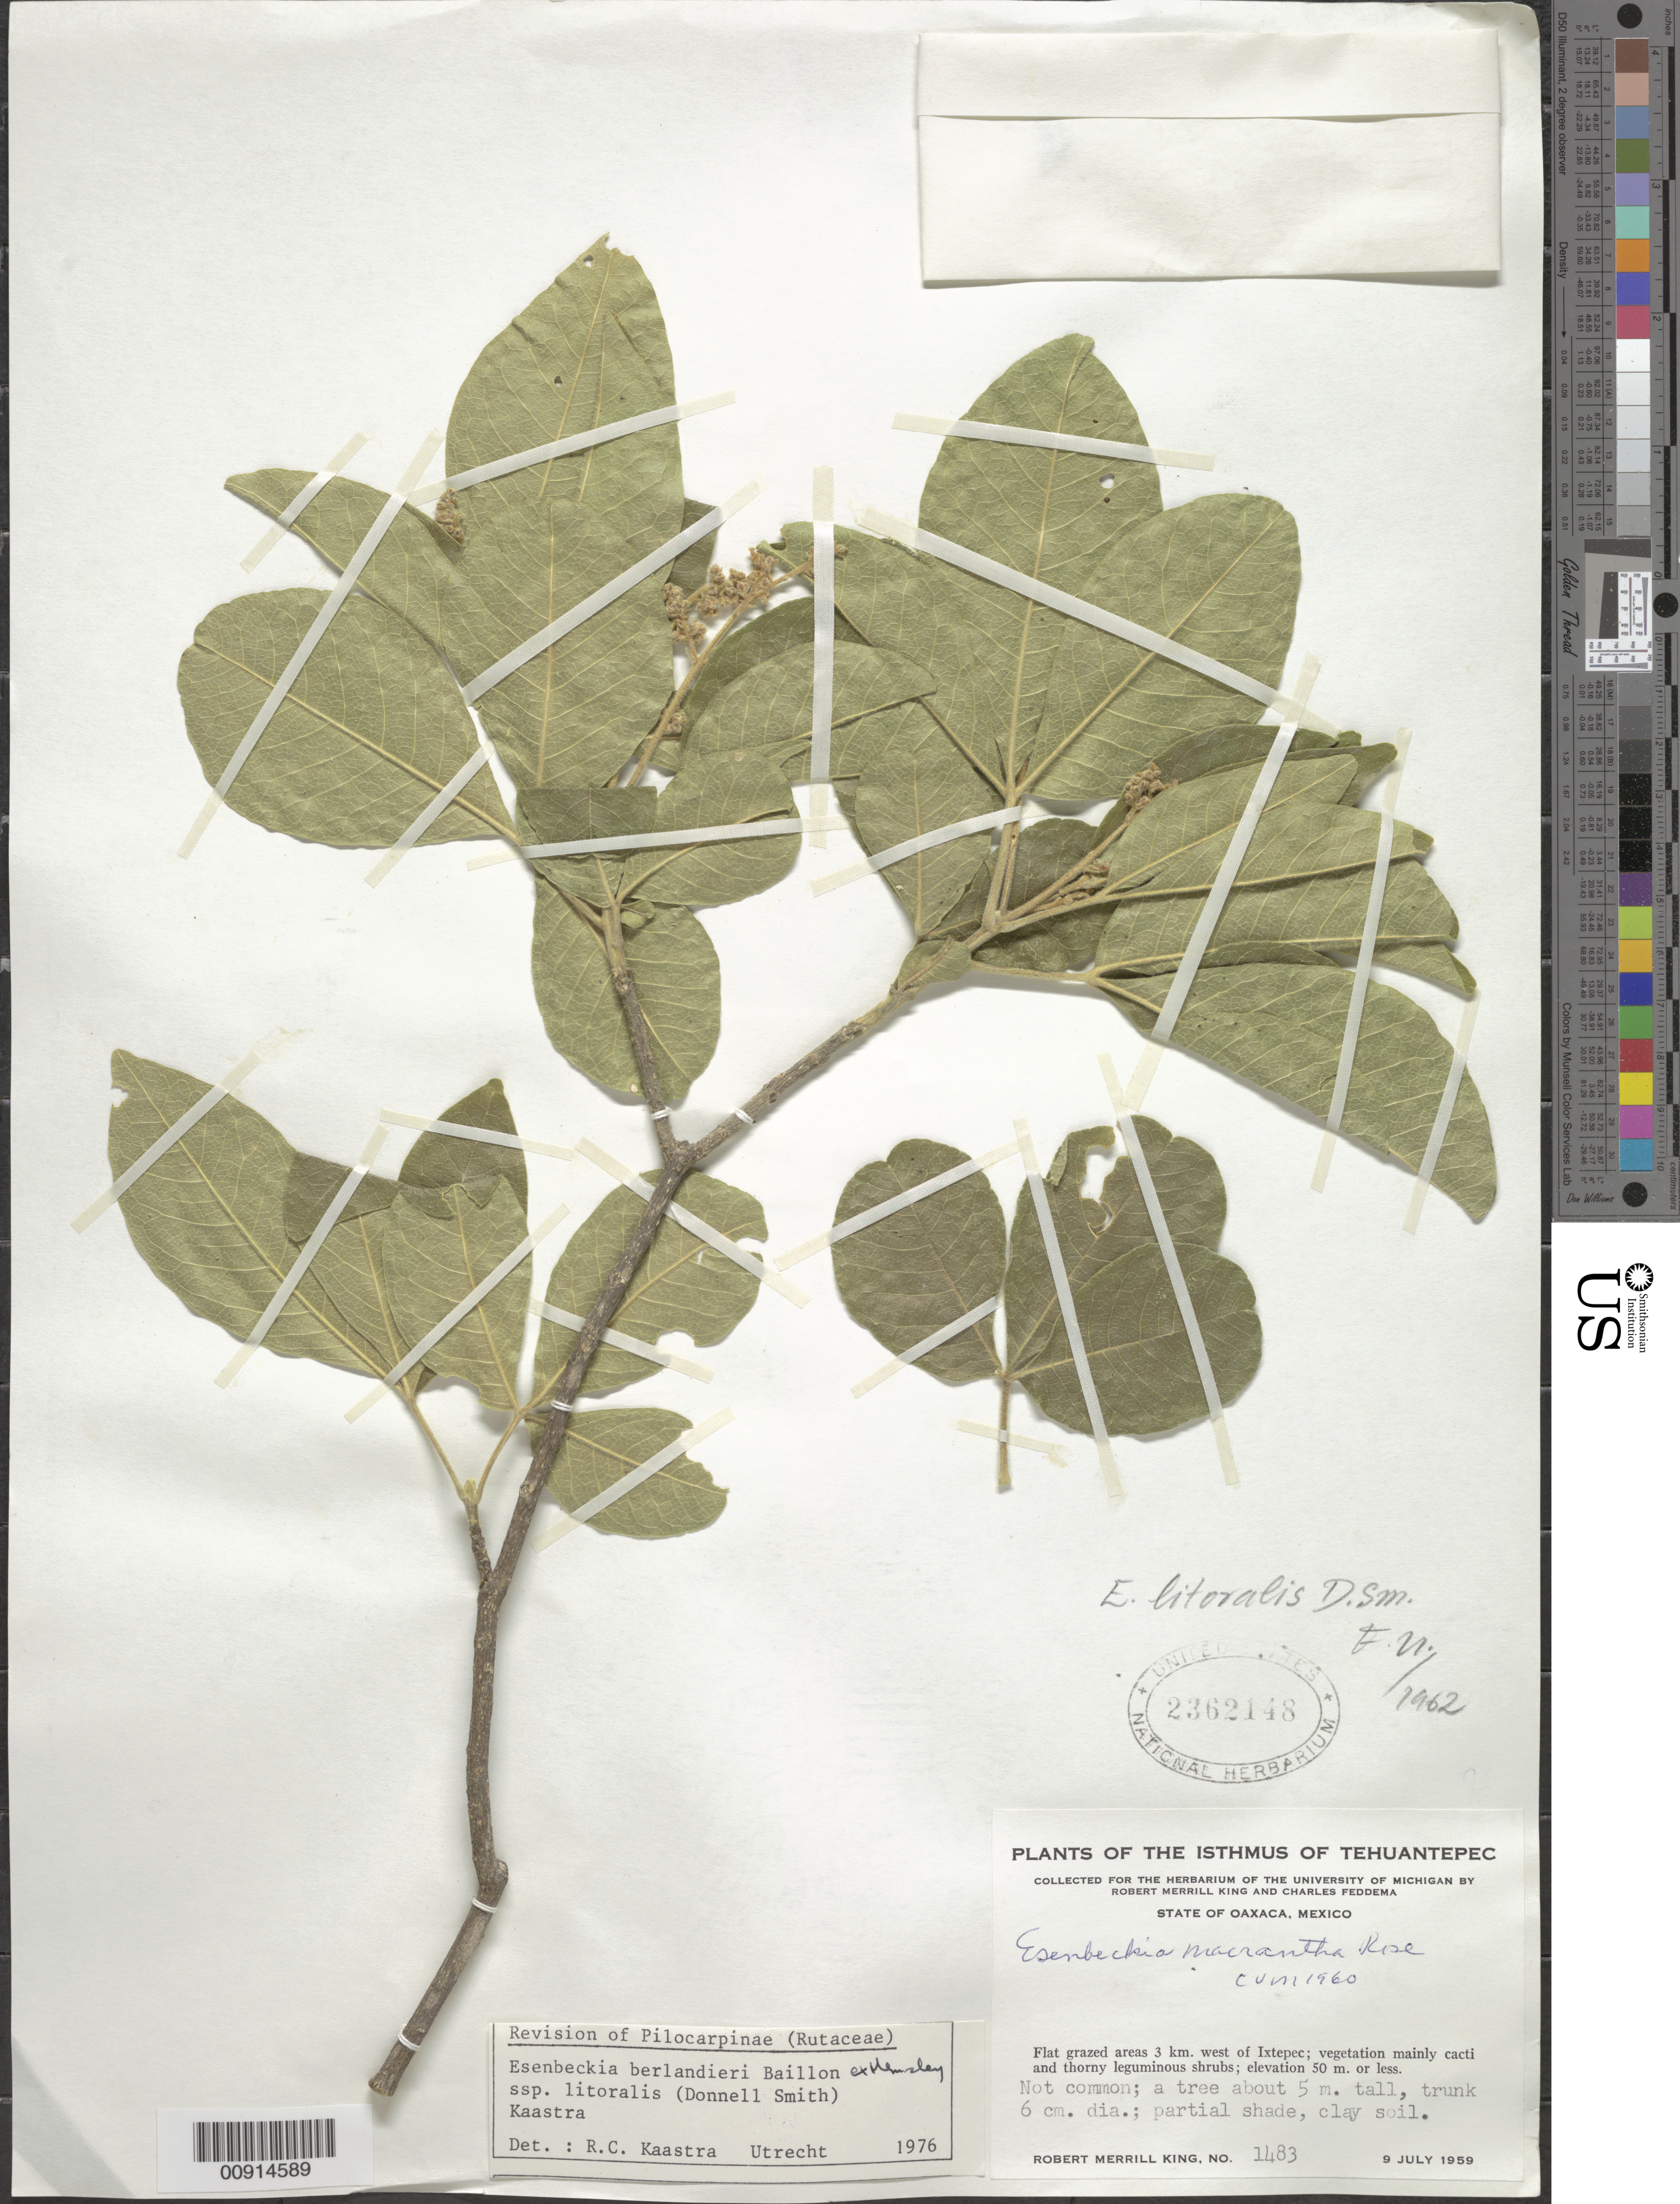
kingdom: Plantae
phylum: Tracheophyta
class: Magnoliopsida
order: Sapindales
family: Rutaceae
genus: Esenbeckia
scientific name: Esenbeckia berlandieri subsp. litoralis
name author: (Donn. Sm.) Kaastra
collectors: R. M. King & C. Feddema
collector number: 1483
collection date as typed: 09 Jul 1959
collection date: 1959-07-09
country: Mexico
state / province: Oaxaca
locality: Flat grazed areas 3 km. west of Ixtepec. Isthmus of Tehuantepec, Oaxaca.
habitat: Flat grazed areas; vegetation mainly cacti and thorny leguminous shrubs. Partial shade, clay soil.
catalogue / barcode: US 2362148